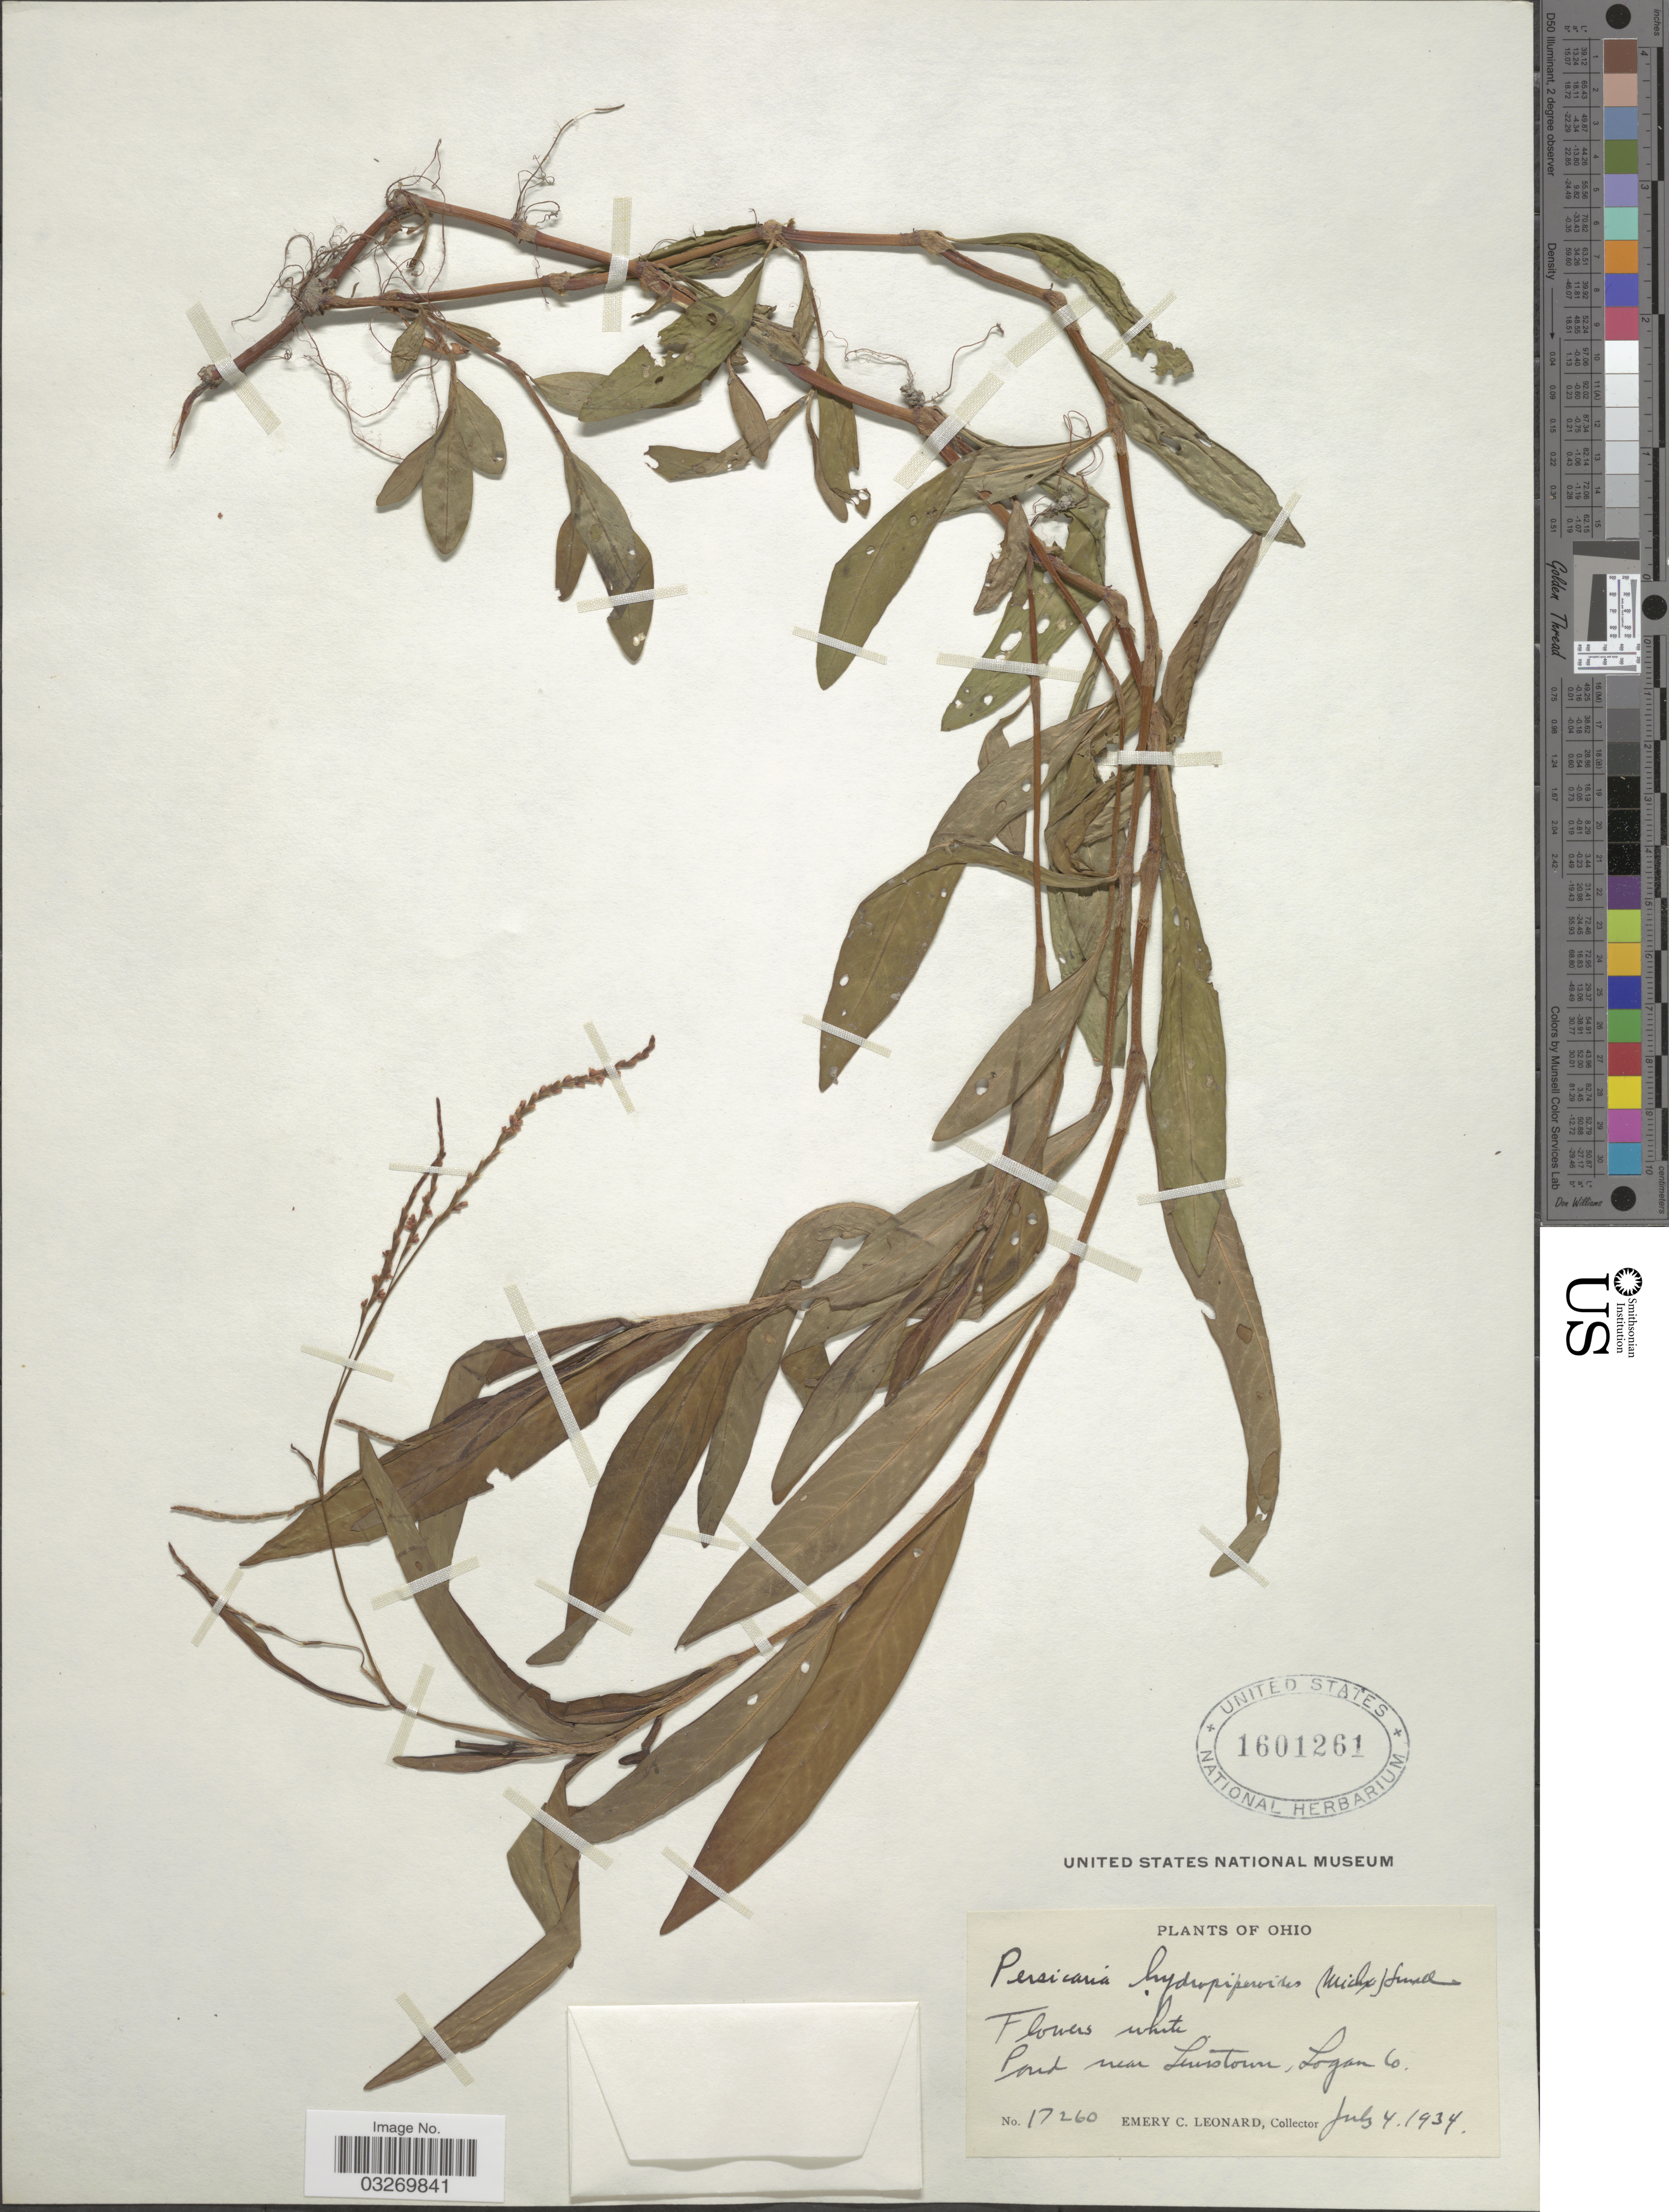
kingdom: Plantae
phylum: Tracheophyta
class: Magnoliopsida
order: Caryophyllales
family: Polygonaceae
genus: Persicaria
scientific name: Persicaria hydropiperoides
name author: (Michx.) Small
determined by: Atha, D. E.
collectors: E. C. Leonard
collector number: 17260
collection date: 1934-07-04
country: United States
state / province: Ohio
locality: Pond near Lewistown, Logan Co.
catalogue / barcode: US 1601261